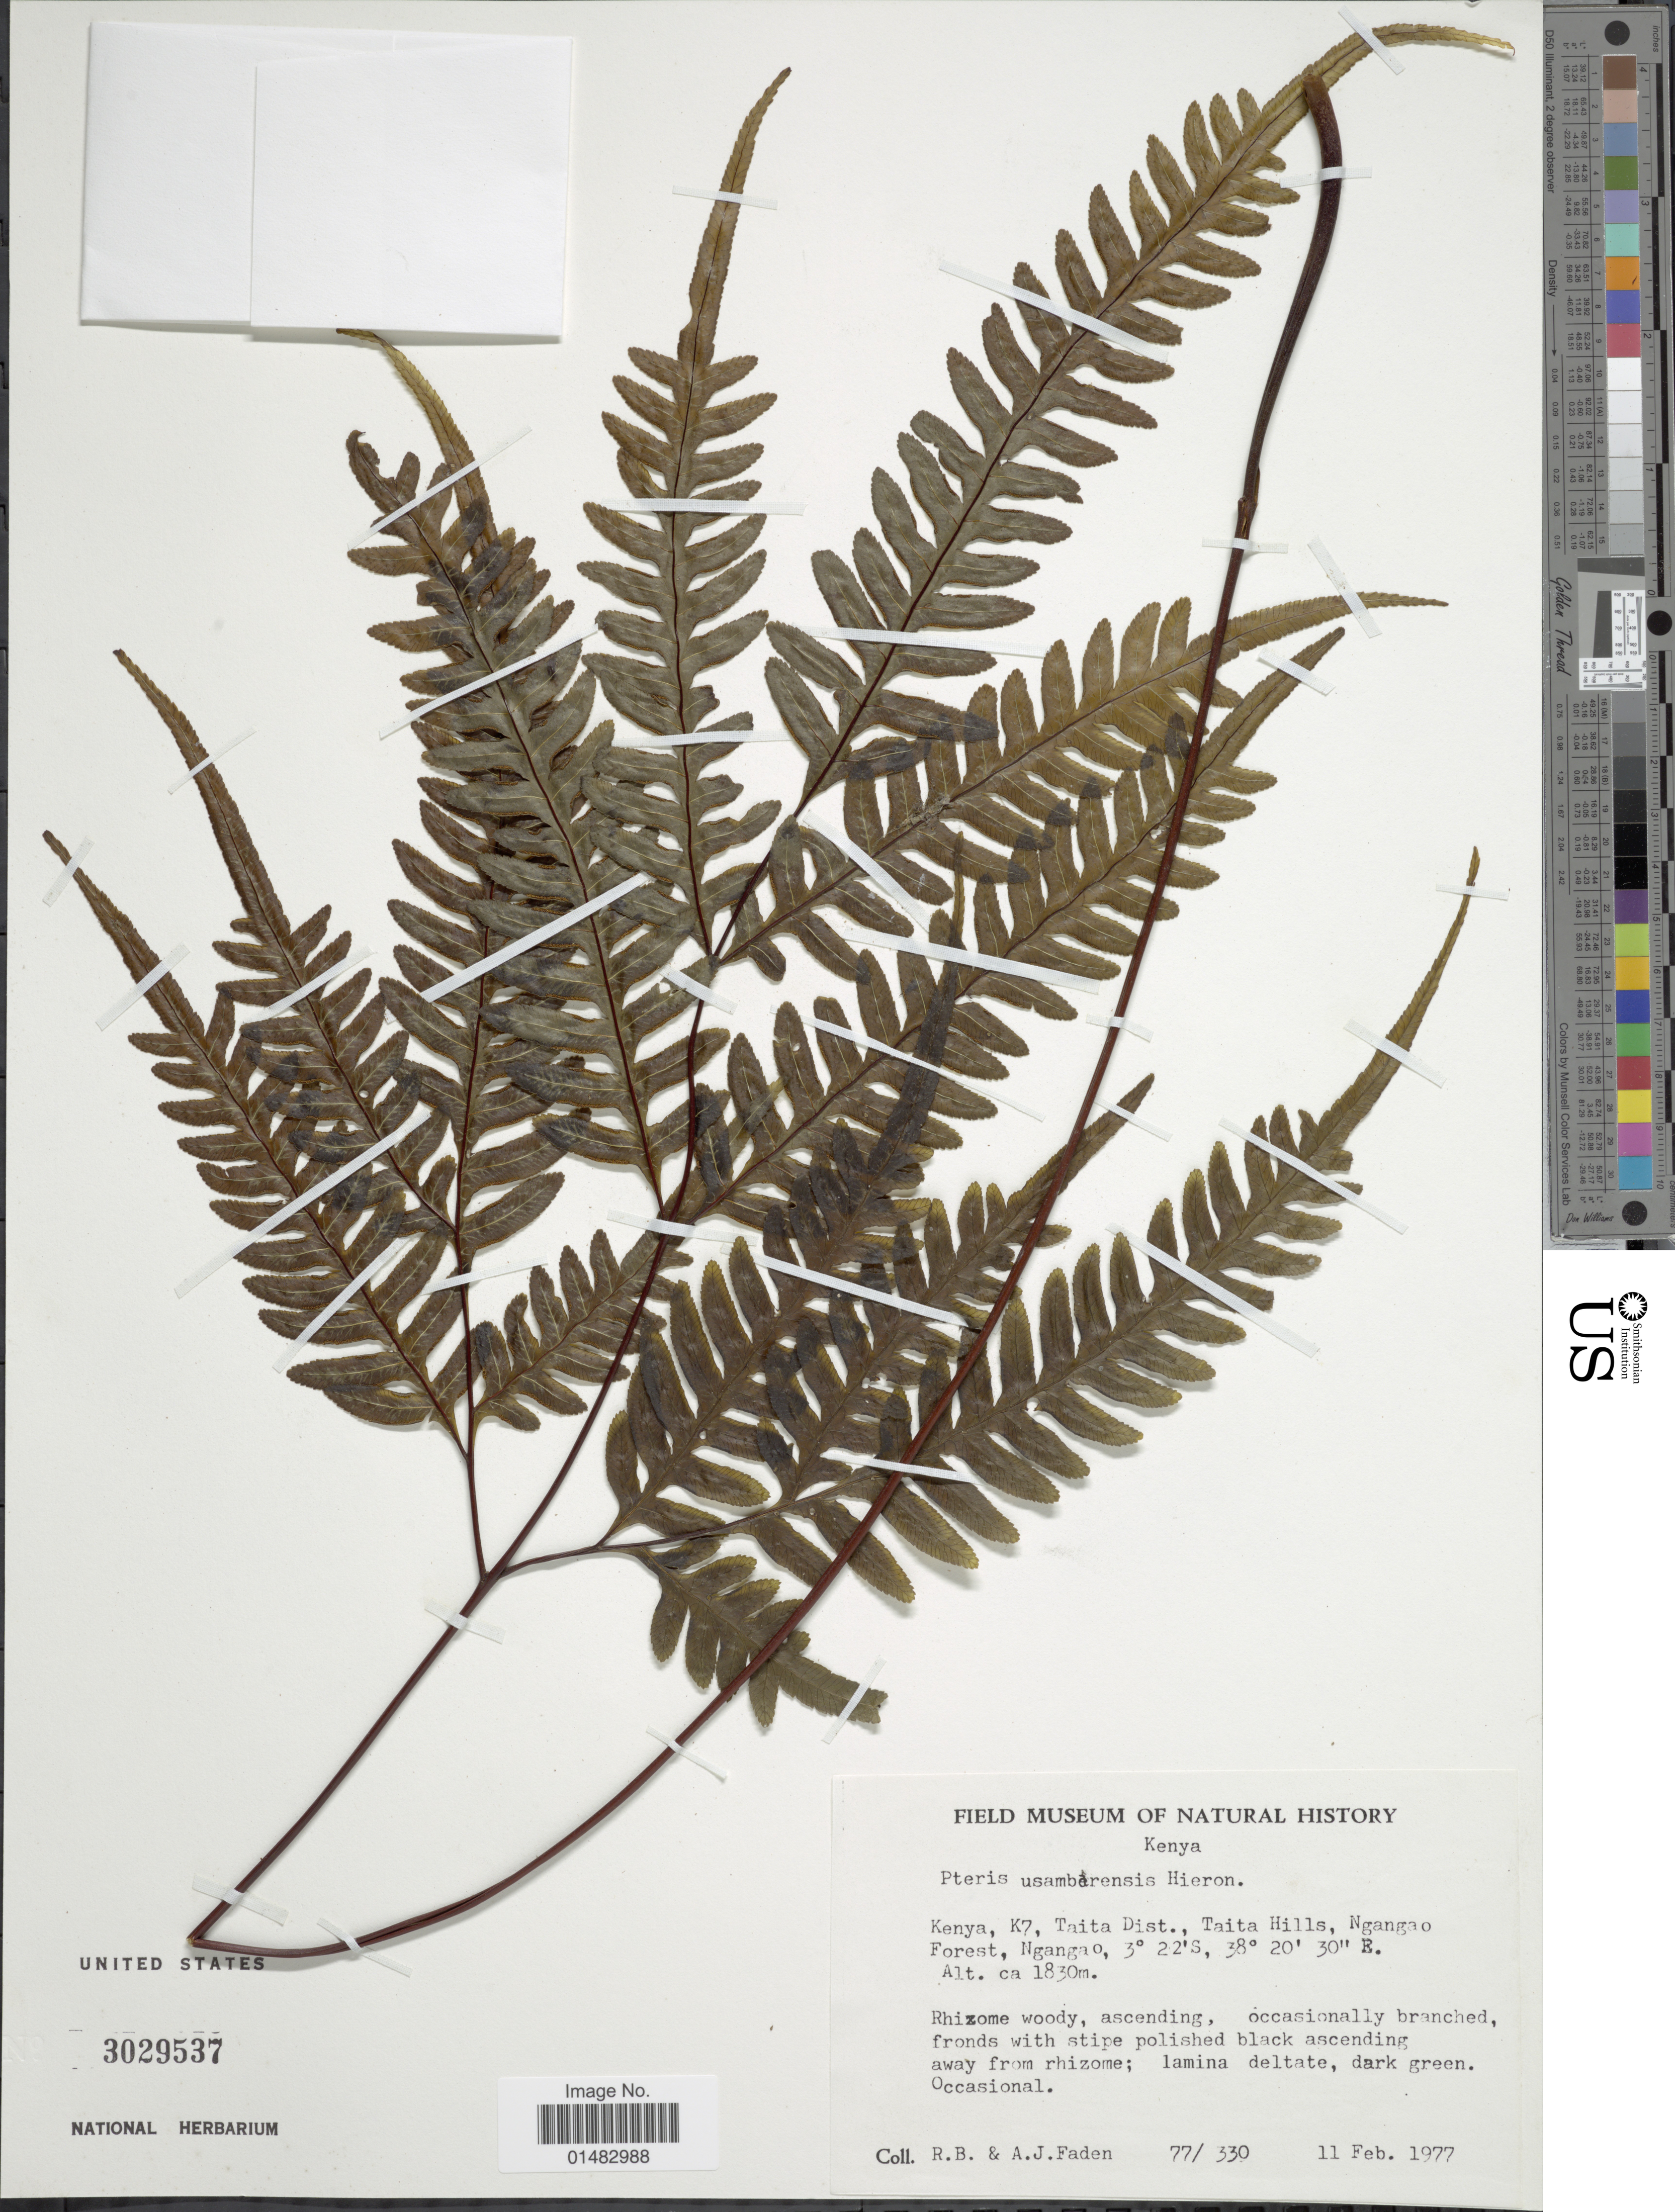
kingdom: Plantae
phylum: Tracheophyta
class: Polypodiopsida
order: Polypodiales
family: Pteridaceae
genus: Pteris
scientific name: Pteris usambarensis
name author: Hieron.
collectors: R. B. Faden & A. J. Faden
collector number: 77/330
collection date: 1977-02-11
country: Kenya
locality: K7 Taita Distr., Taita Hills, Nangnao Forest, Ngangao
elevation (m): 1830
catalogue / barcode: US 3029537